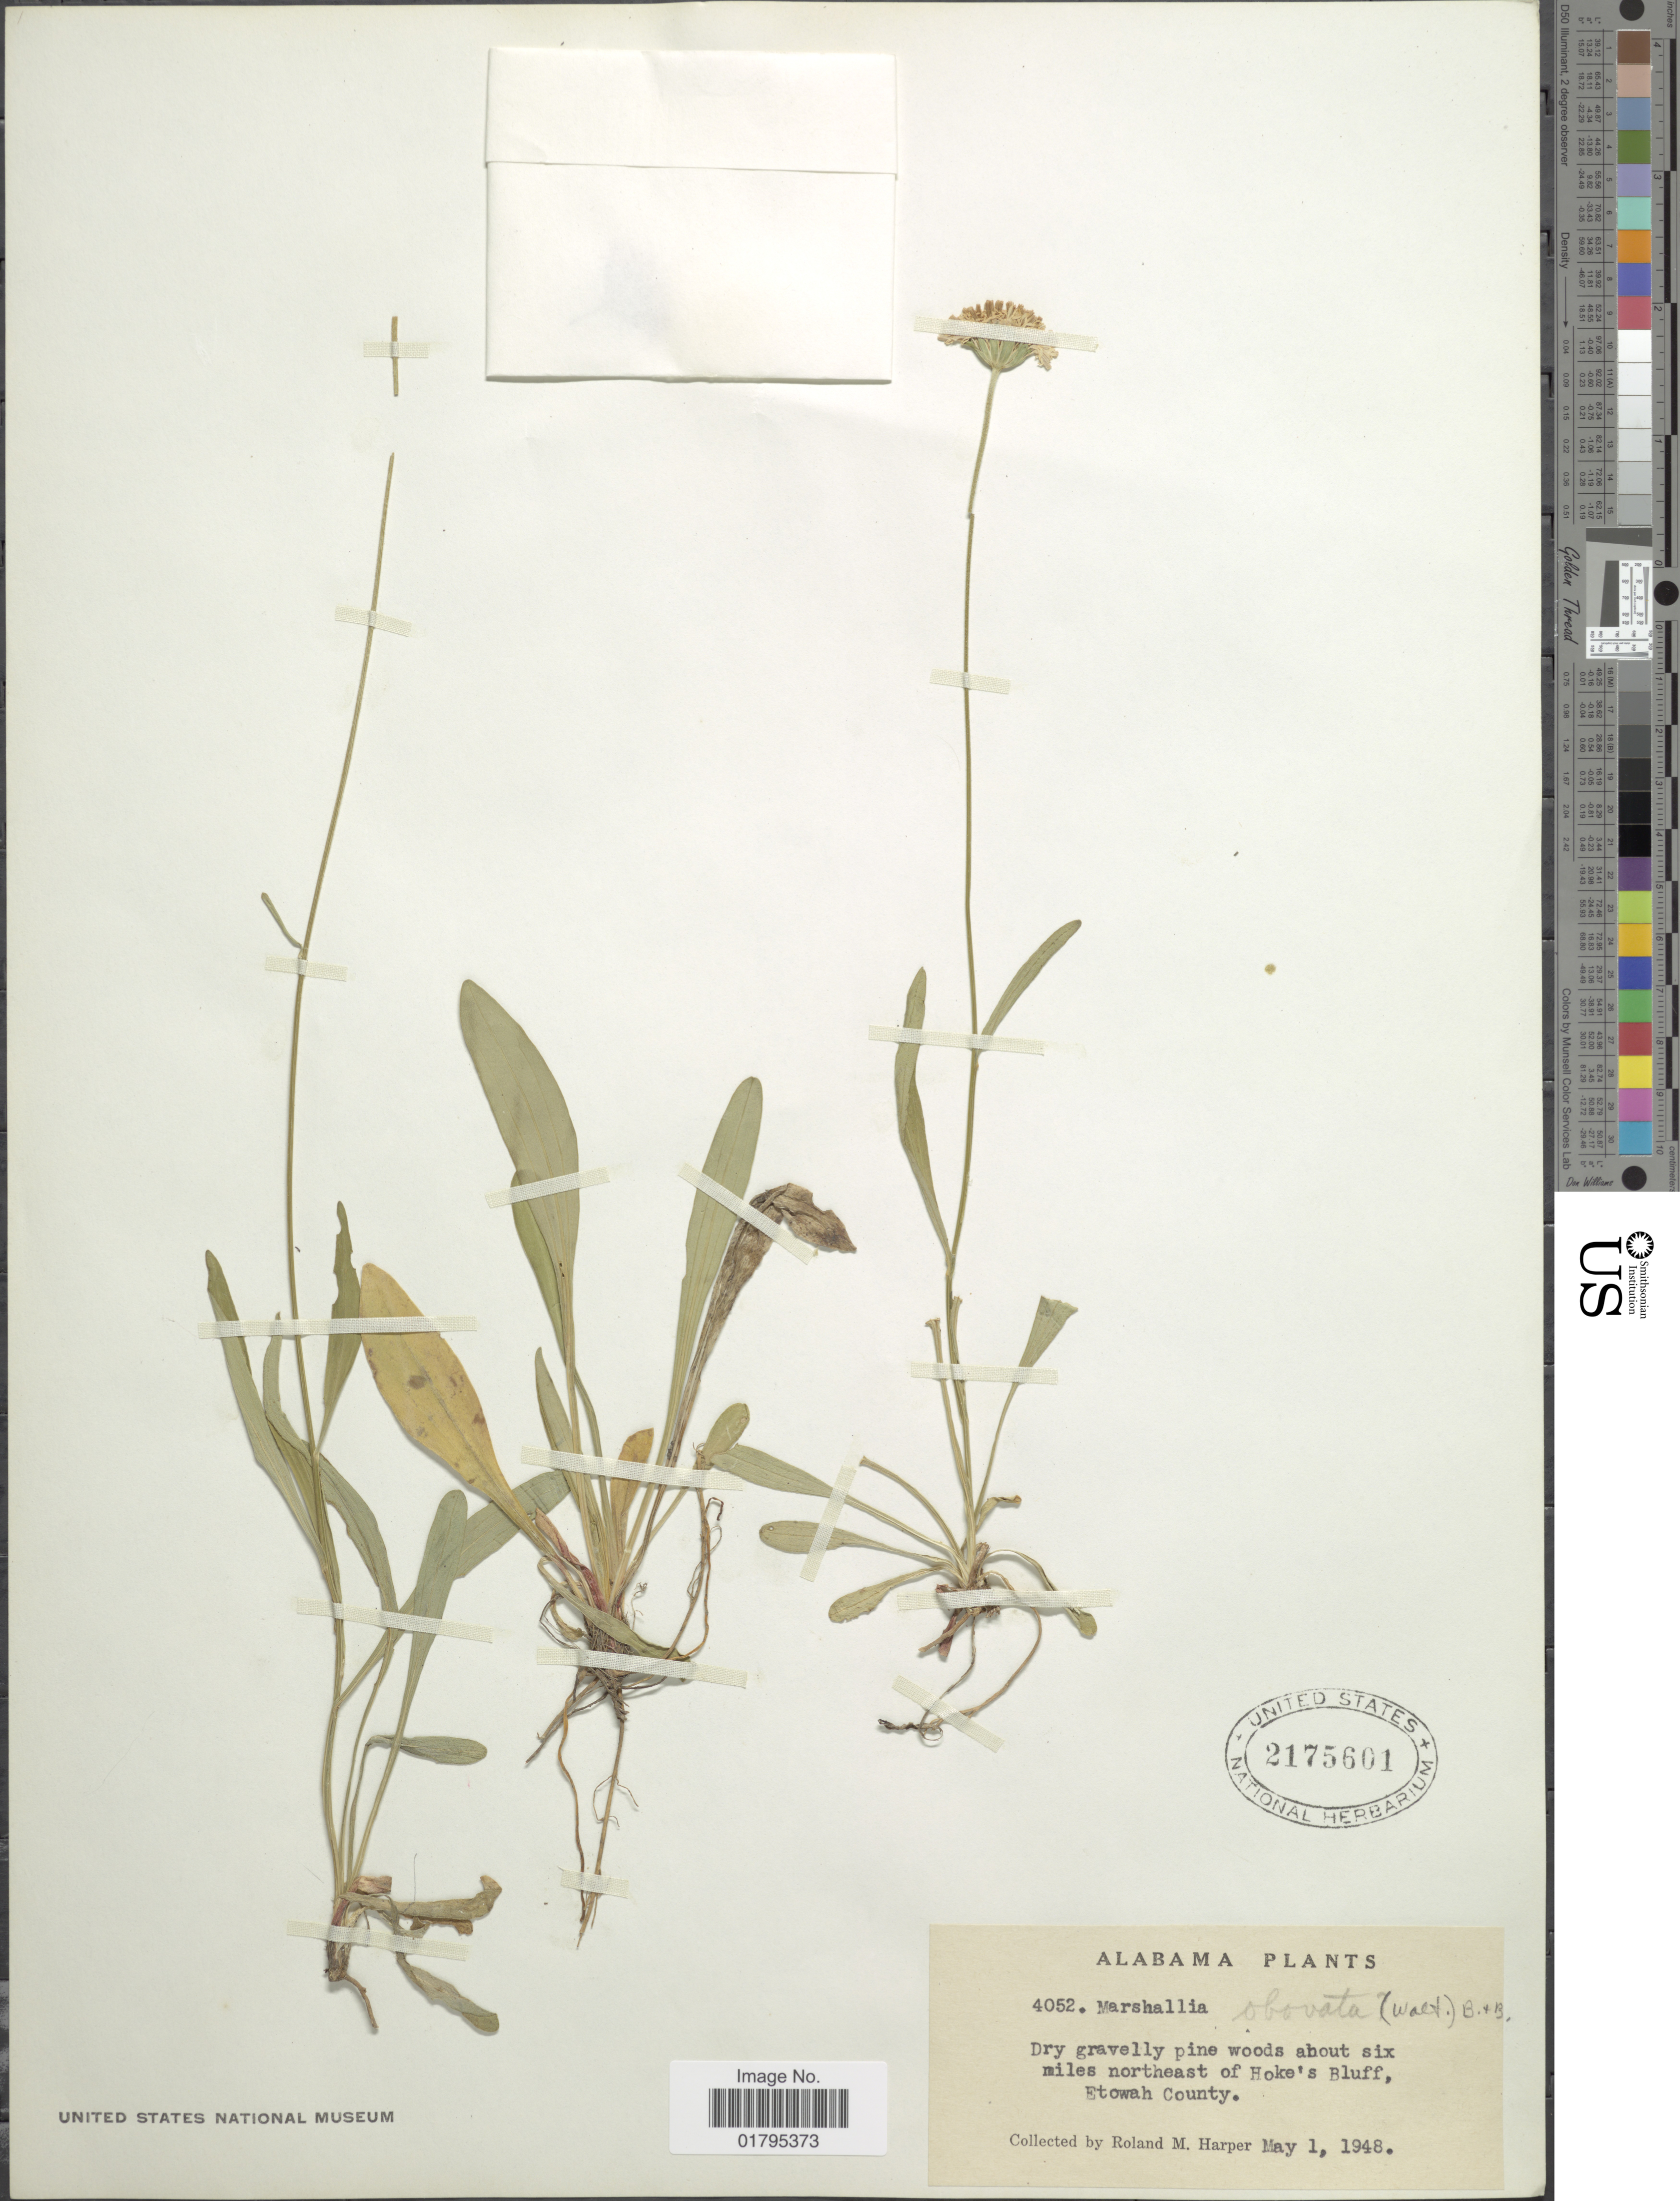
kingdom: Plantae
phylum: Tracheophyta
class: Magnoliopsida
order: Asterales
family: Asteraceae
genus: Marshallia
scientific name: Marshallia obovata var. obovata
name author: (Walter) Beadle & F.E. Boynton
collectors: R. M. Harper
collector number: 4052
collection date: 1948-05-01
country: United States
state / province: Alabama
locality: Alabama, Dry gravelly pine woods about six miles northeast of Hoke's Bluff, Etowah County.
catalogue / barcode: US 2175601